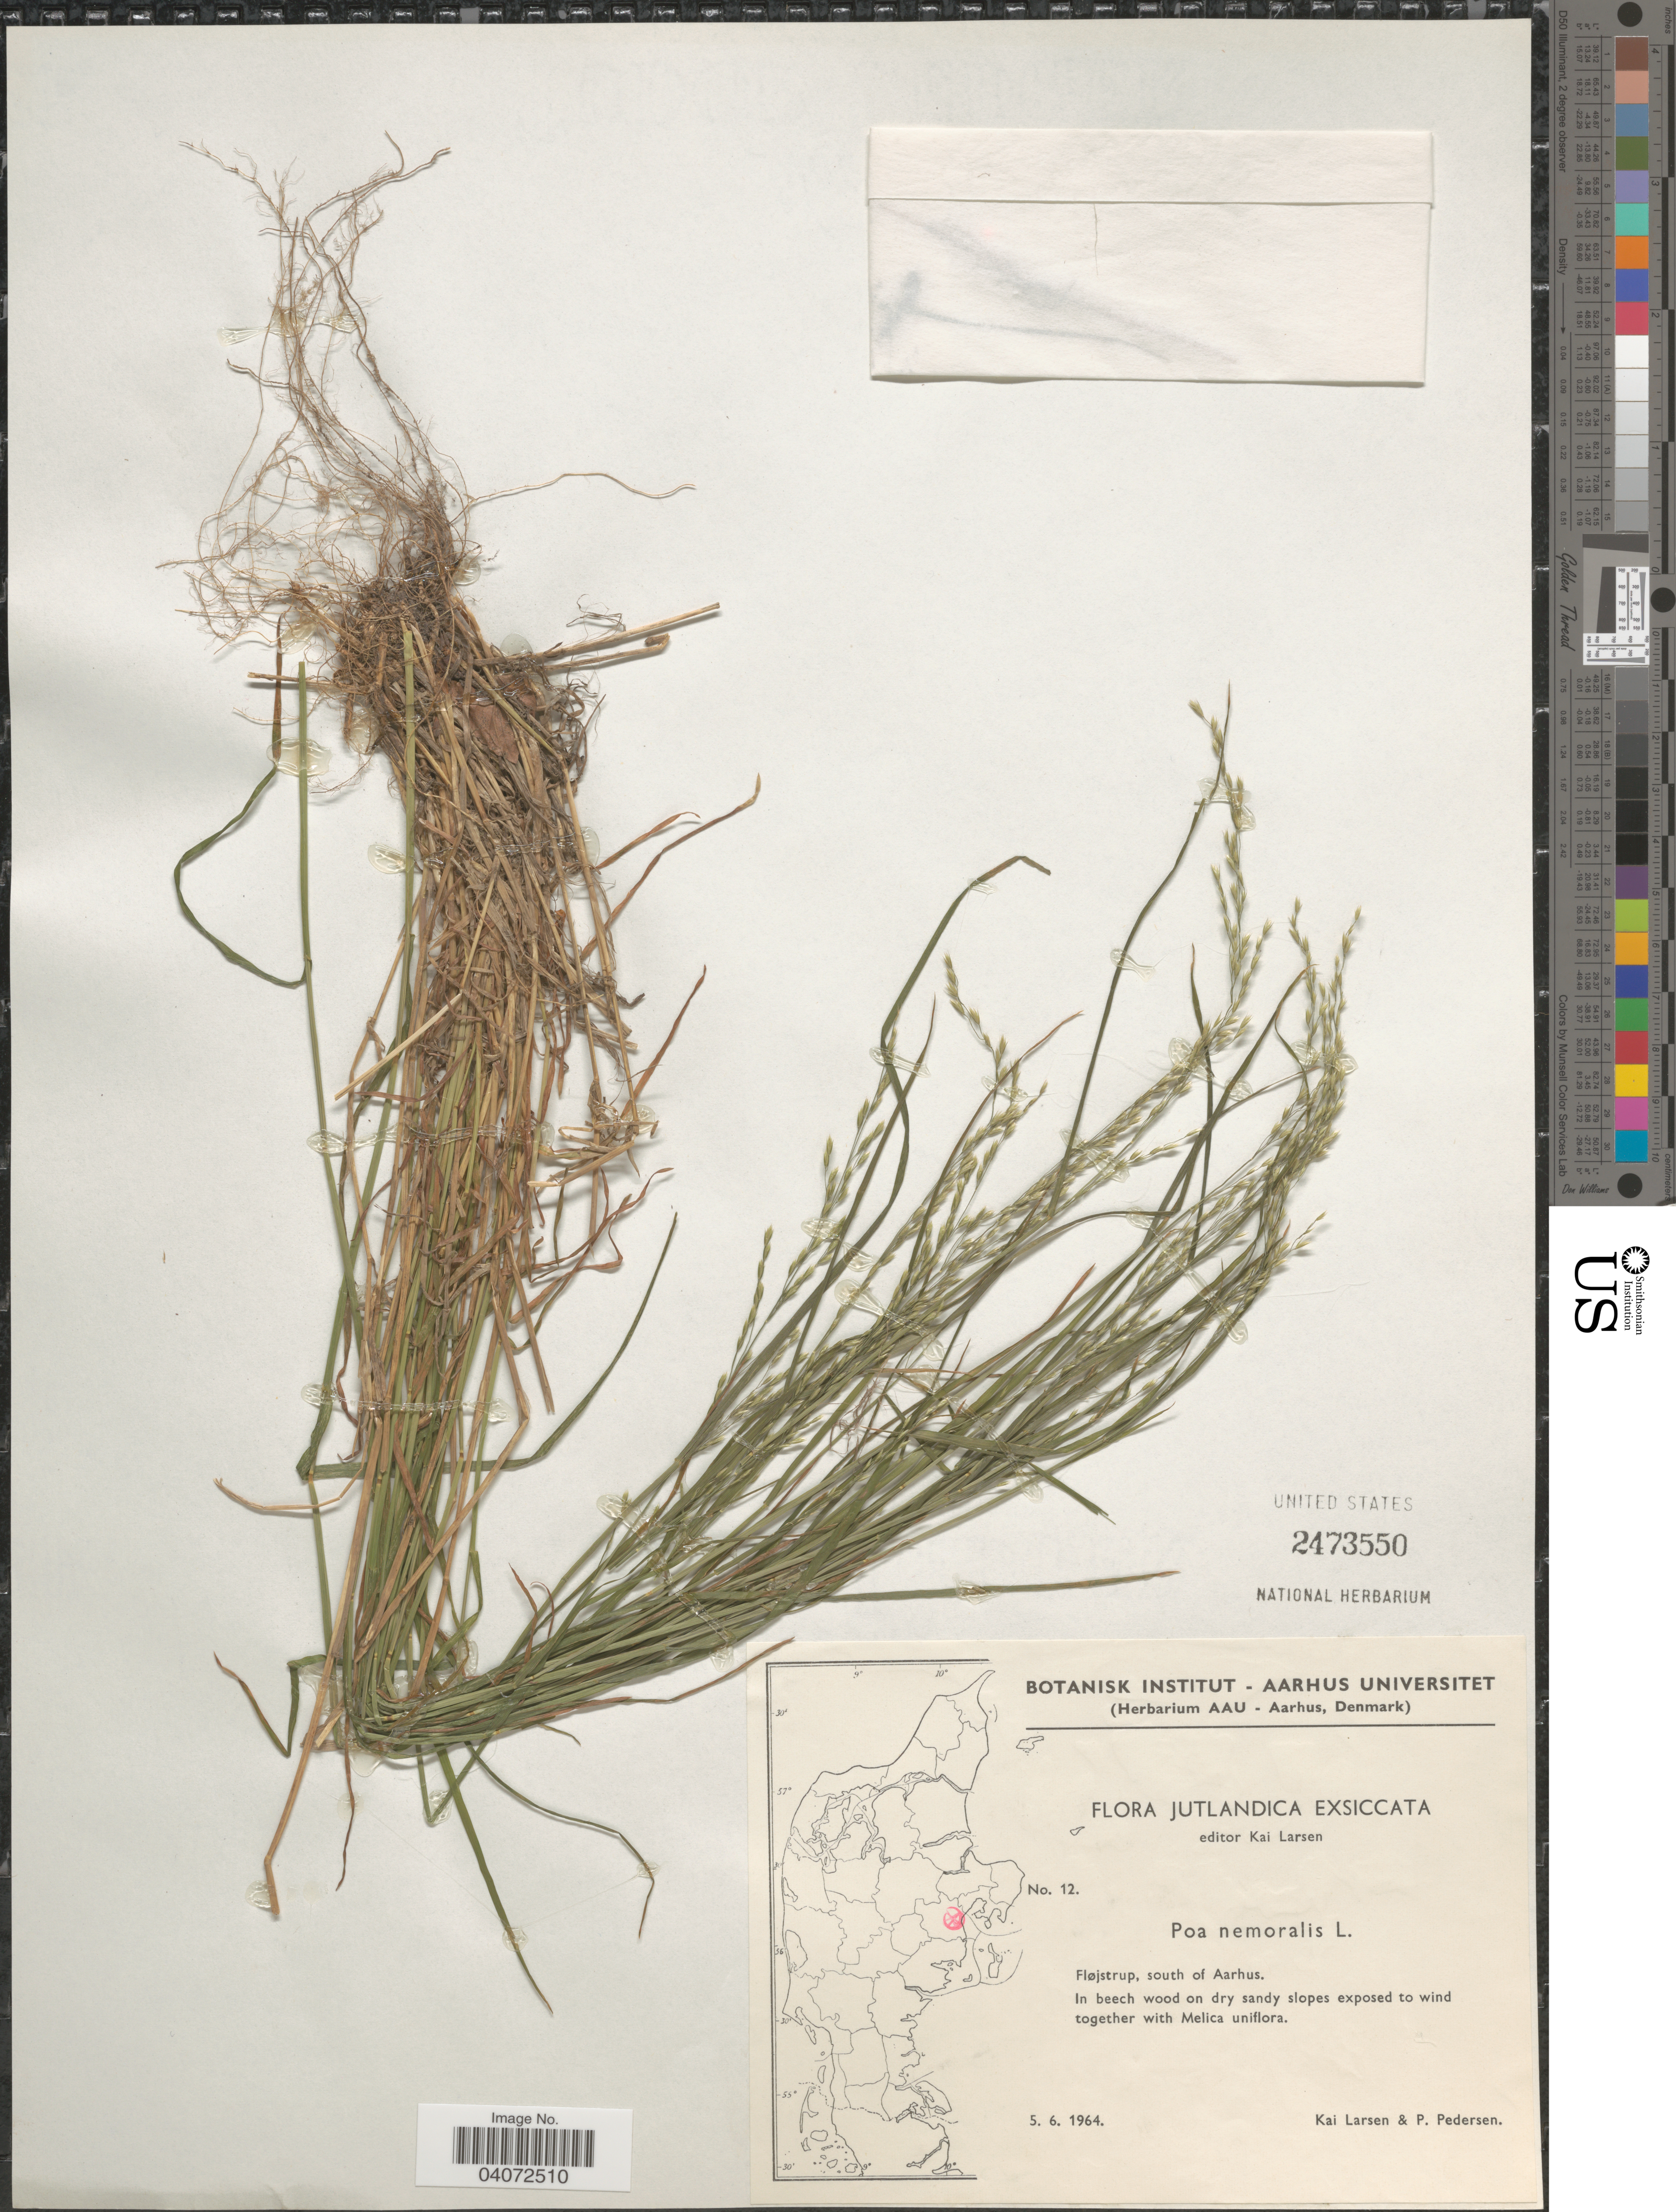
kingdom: Plantae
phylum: Tracheophyta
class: Liliopsida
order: Poales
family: Poaceae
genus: Poa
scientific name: Poa nemoralis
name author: L.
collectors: K. Larsen & P. Pedersen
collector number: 12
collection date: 1964-06-05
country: Denmark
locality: Jutlandica. Fløjstrup, south of Aarhus.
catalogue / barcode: US 2473550